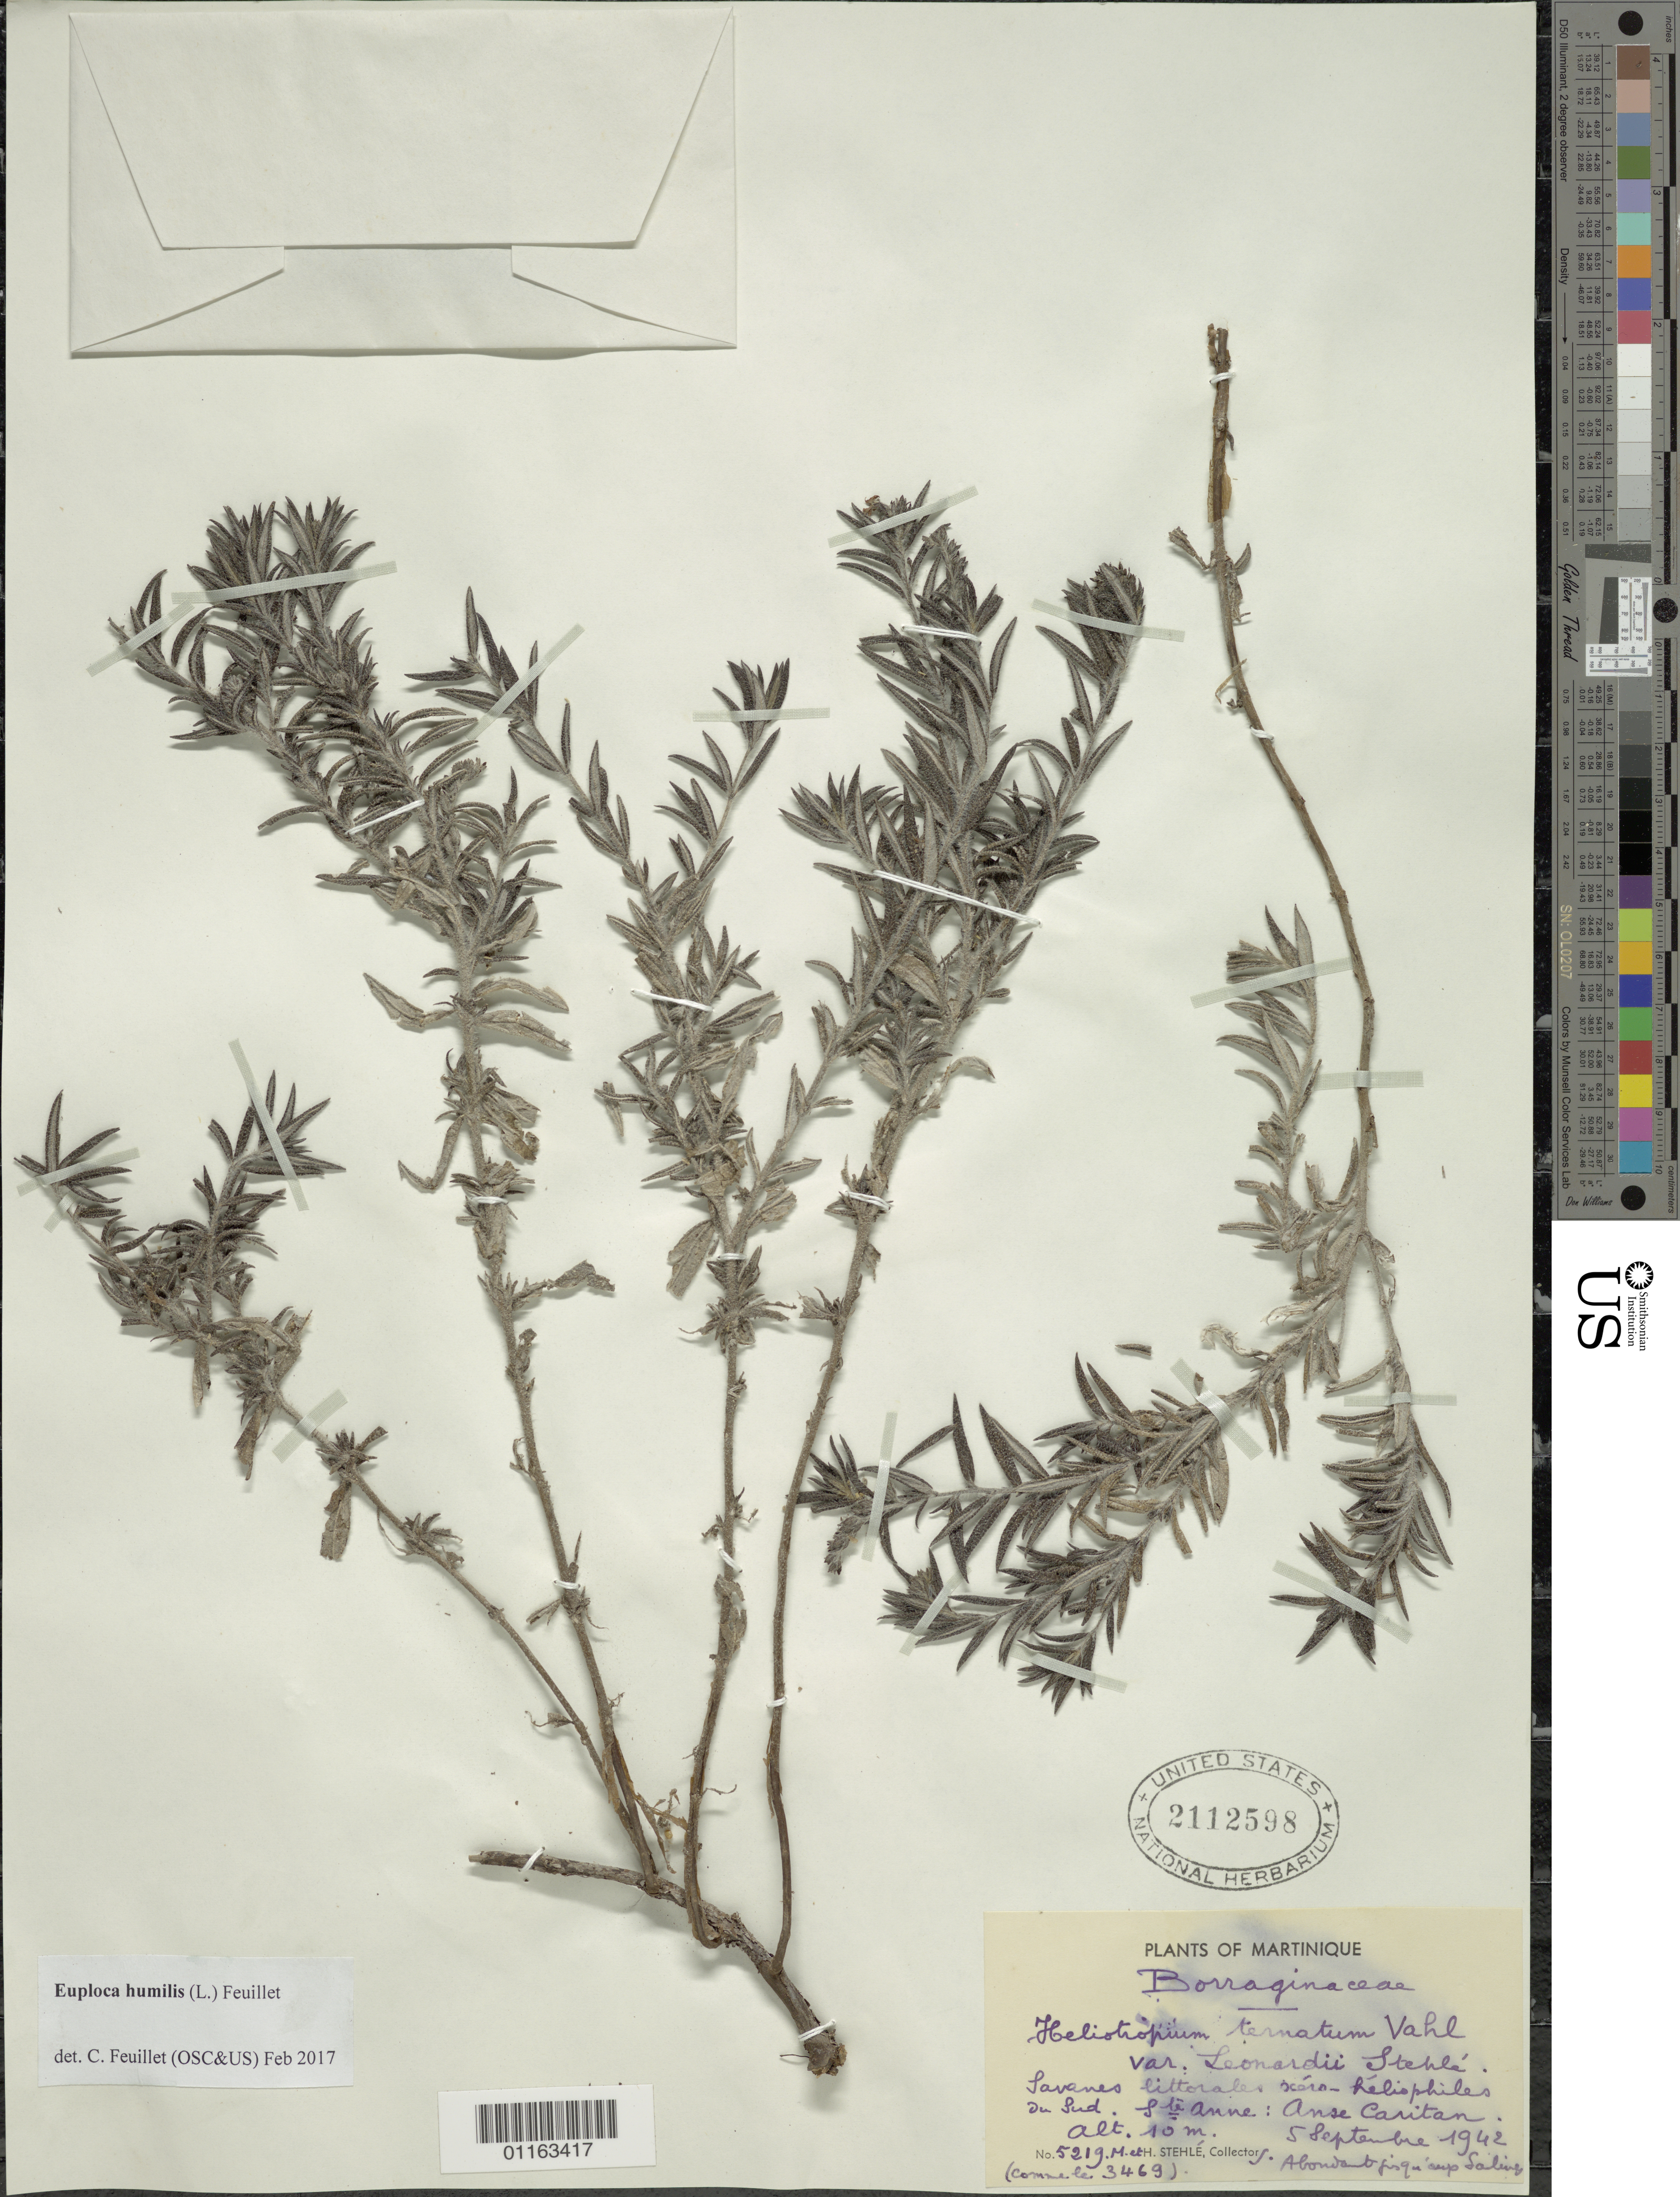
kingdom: Plantae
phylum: Tracheophyta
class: Magnoliopsida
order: Boraginales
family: Heliotropiaceae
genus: Euploca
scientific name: Euploca humilis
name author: (L.) Feuillet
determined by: Feuillet, C.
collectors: H. Stehlé & M. Stehlé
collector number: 5219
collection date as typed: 05 Sep 1942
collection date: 1942-09-05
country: Martinique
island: Martinique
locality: Ste. Anne: Anse Canitan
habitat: Savanes littorales xéro-héliophiles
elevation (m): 10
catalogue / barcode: US 2112598